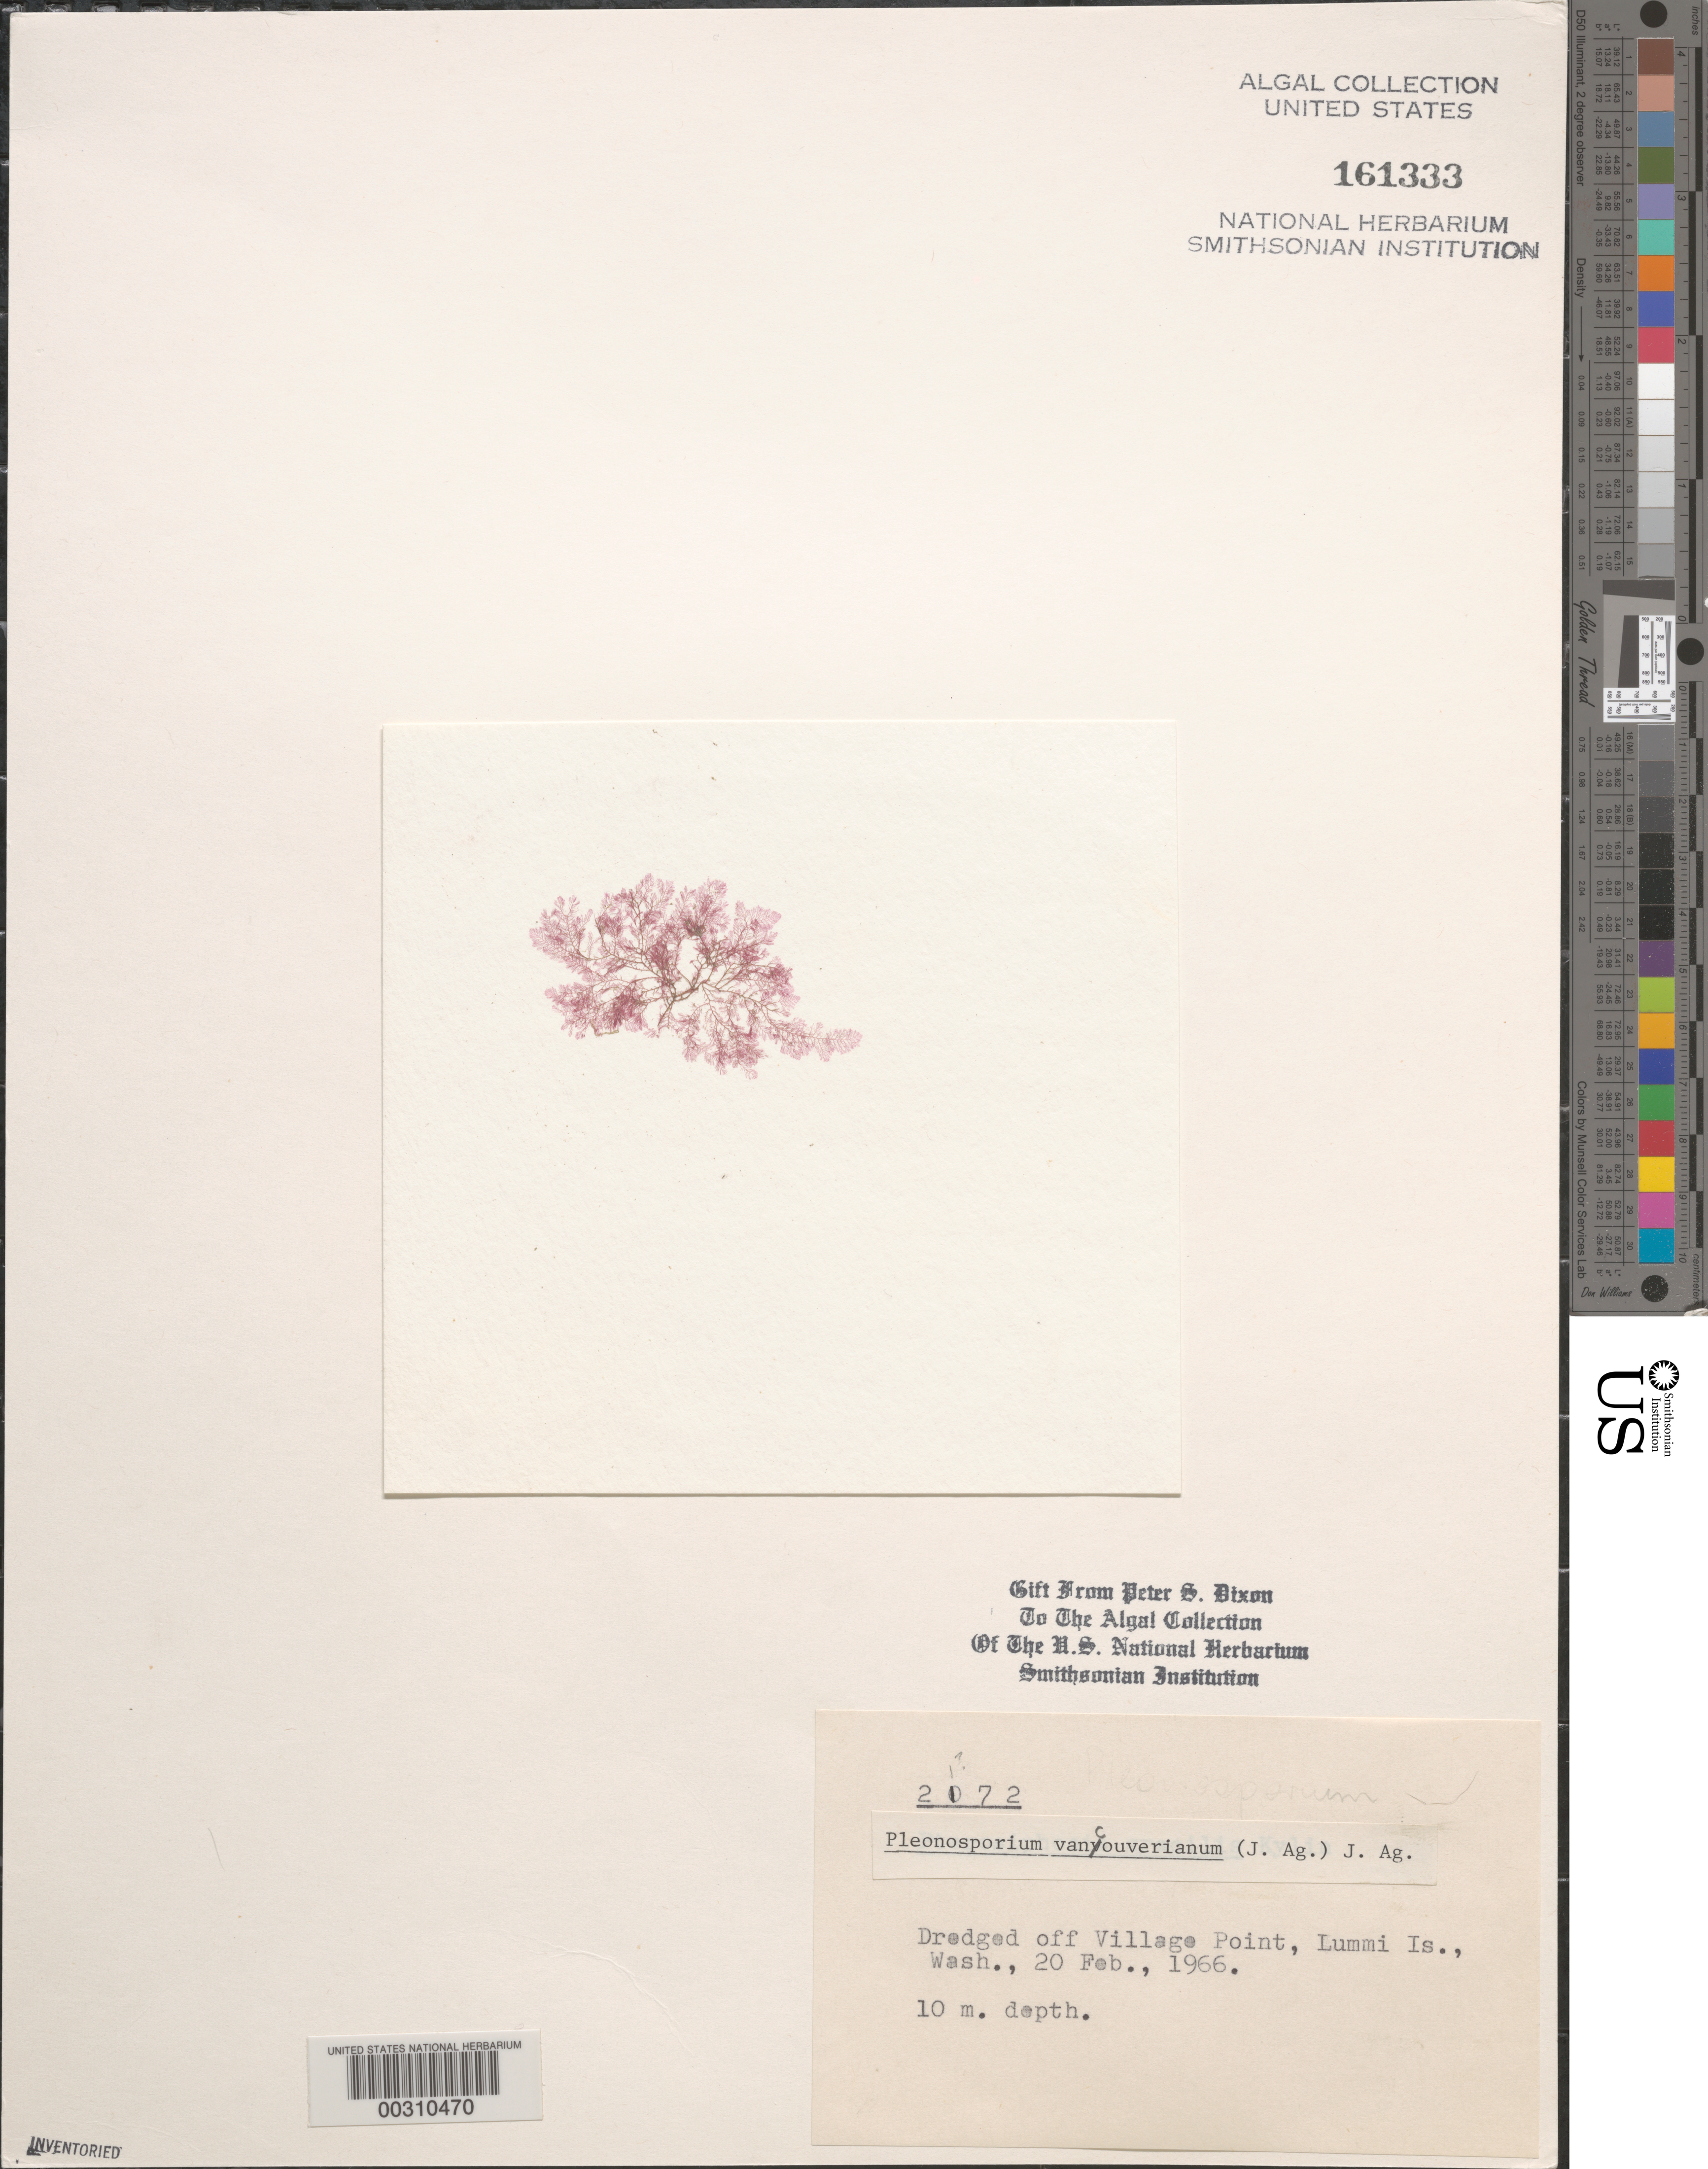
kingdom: Plantae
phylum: Rhodophyta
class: Florideophyceae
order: Ceramiales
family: Wrangeliaceae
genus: Pleonosporium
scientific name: Pleonosporium vancouverianum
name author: (J. Agardh) Setch. & N.L. Gardner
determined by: Dixon, P. S.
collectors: P. S. Dixon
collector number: PSD 2172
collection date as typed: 20 Feb 1966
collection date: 1966-02-20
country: United States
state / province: Washington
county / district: Whatcom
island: Lummi Island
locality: Off Village Point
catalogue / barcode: US 161333